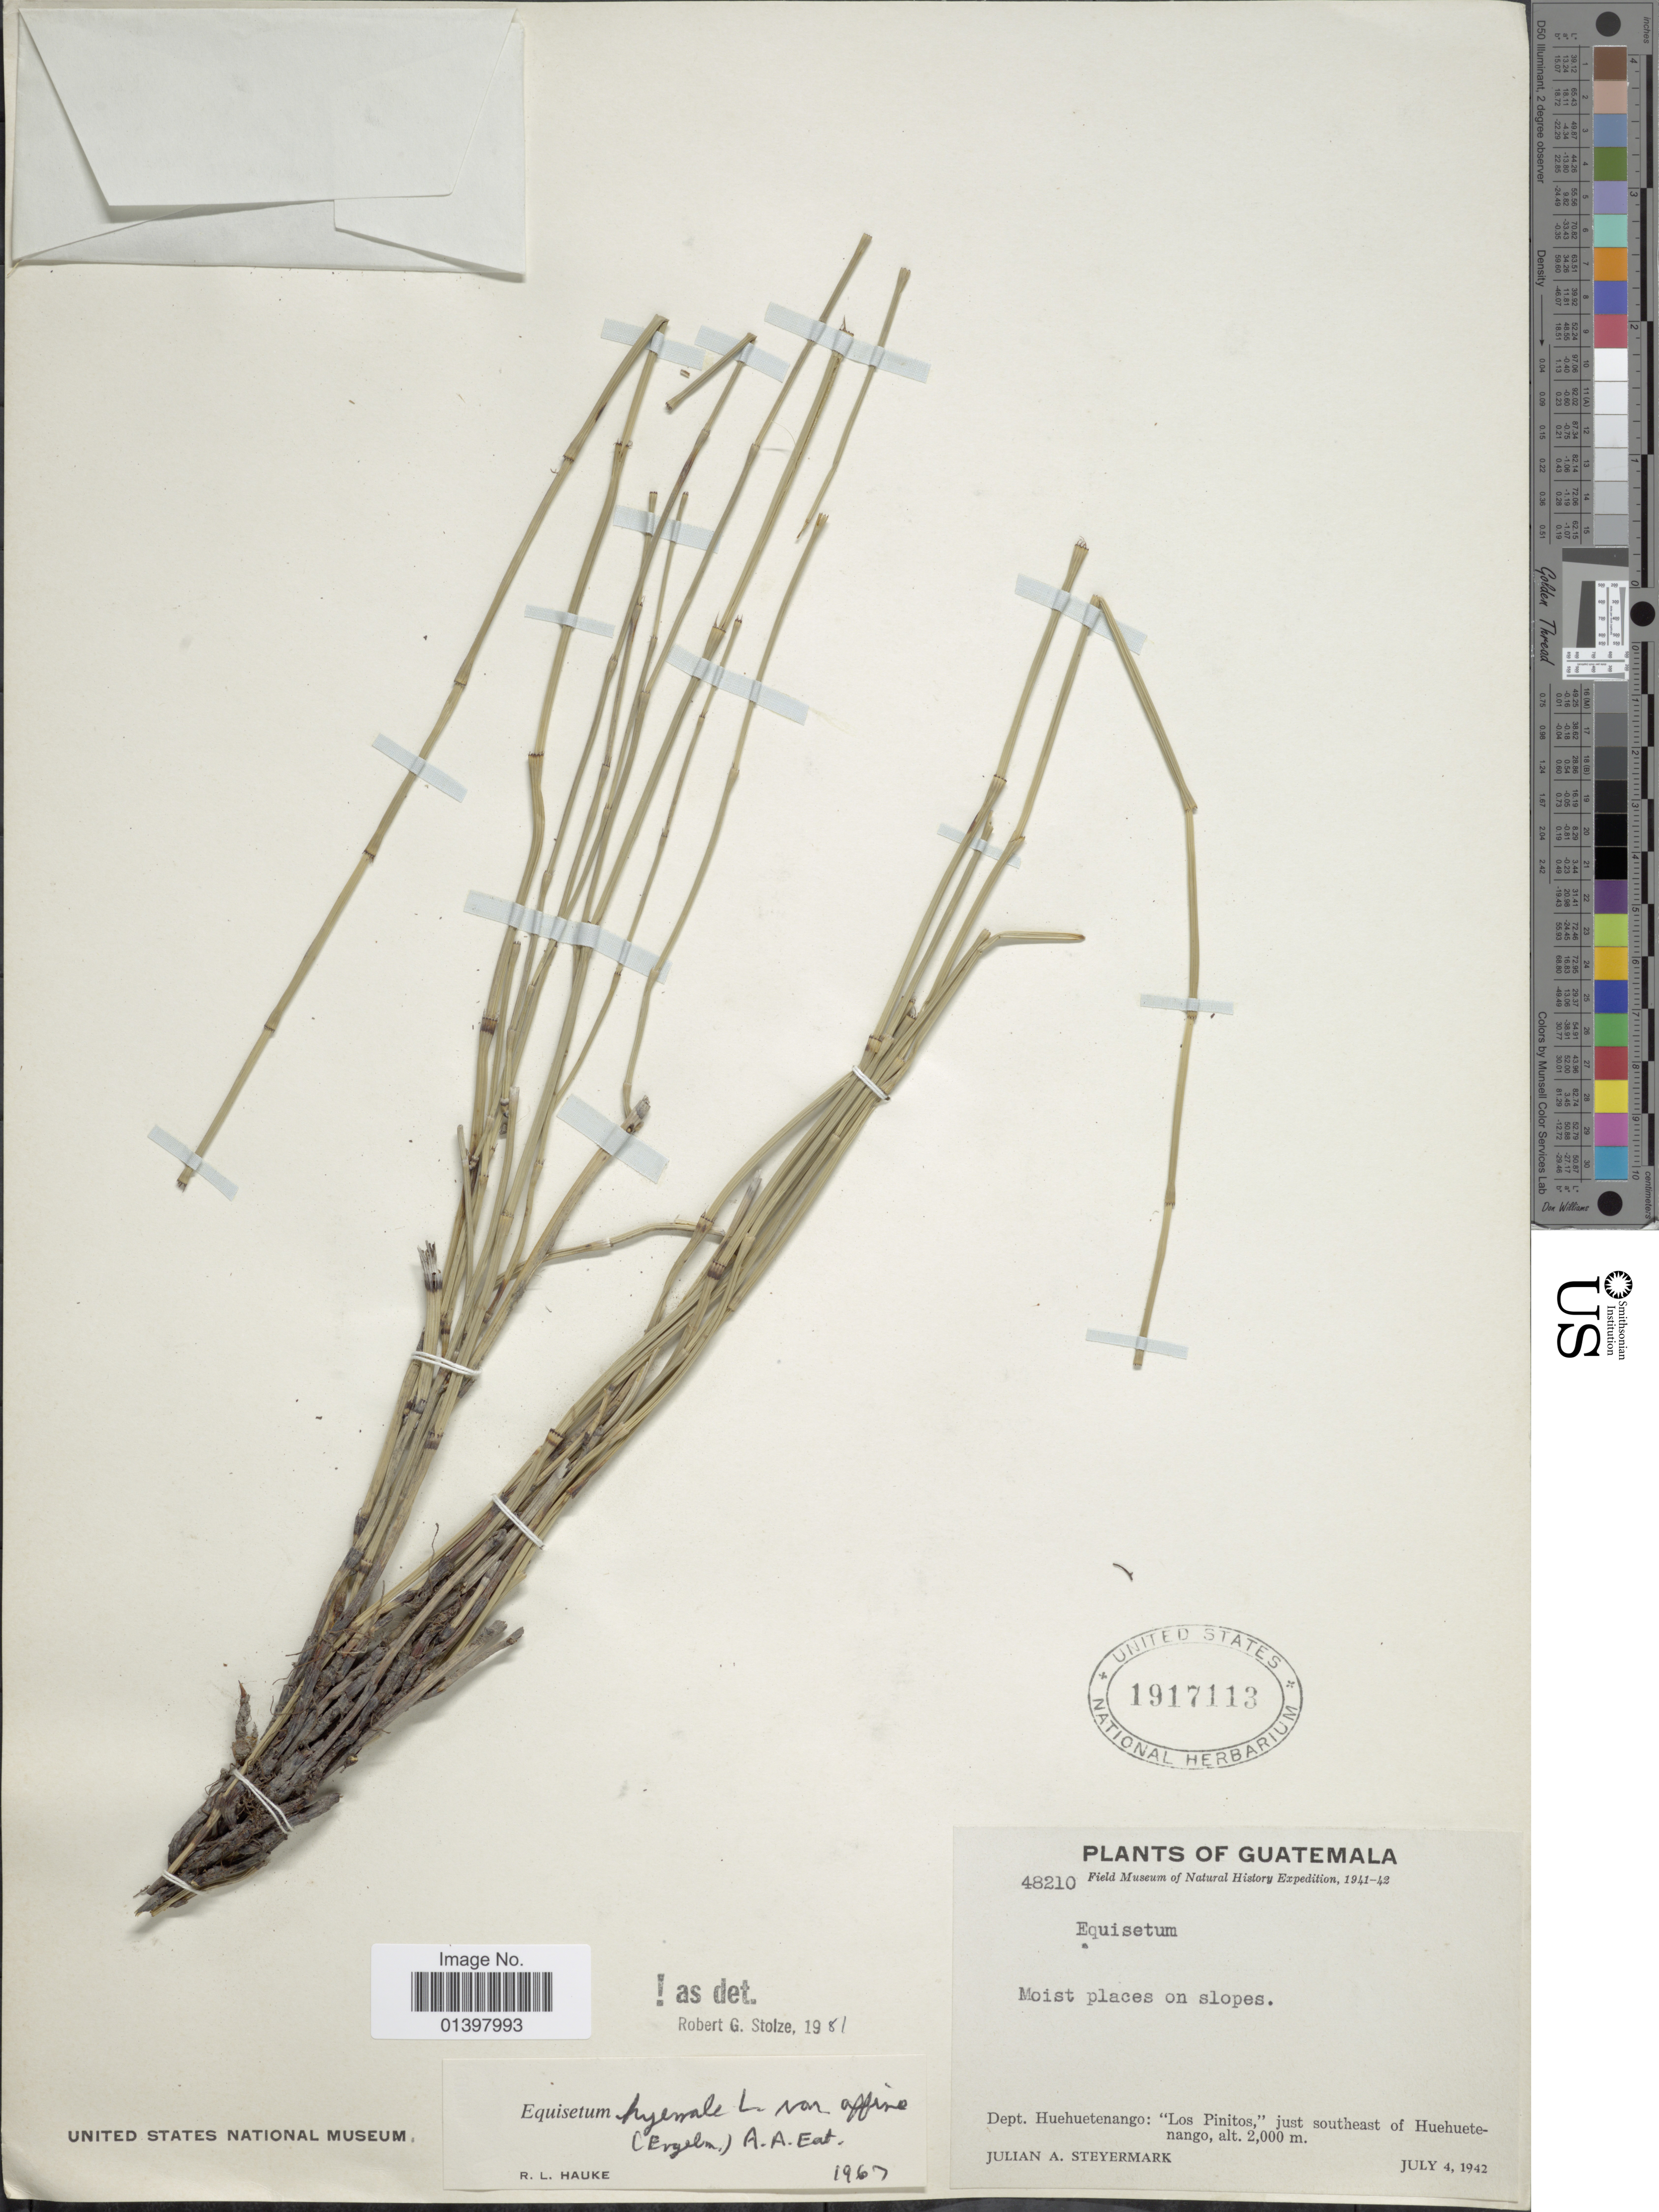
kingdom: Plantae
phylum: Tracheophyta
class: Polypodiopsida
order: Equisetales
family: Equisetaceae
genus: Equisetum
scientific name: Equisetum hyemale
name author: L.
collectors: J. Steyermark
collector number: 48210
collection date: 1942-07-04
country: Guatemala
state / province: Huehuetenango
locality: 'Los Pinitos', just southeast of Huehuetenango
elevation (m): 2000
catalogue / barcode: US 1917113